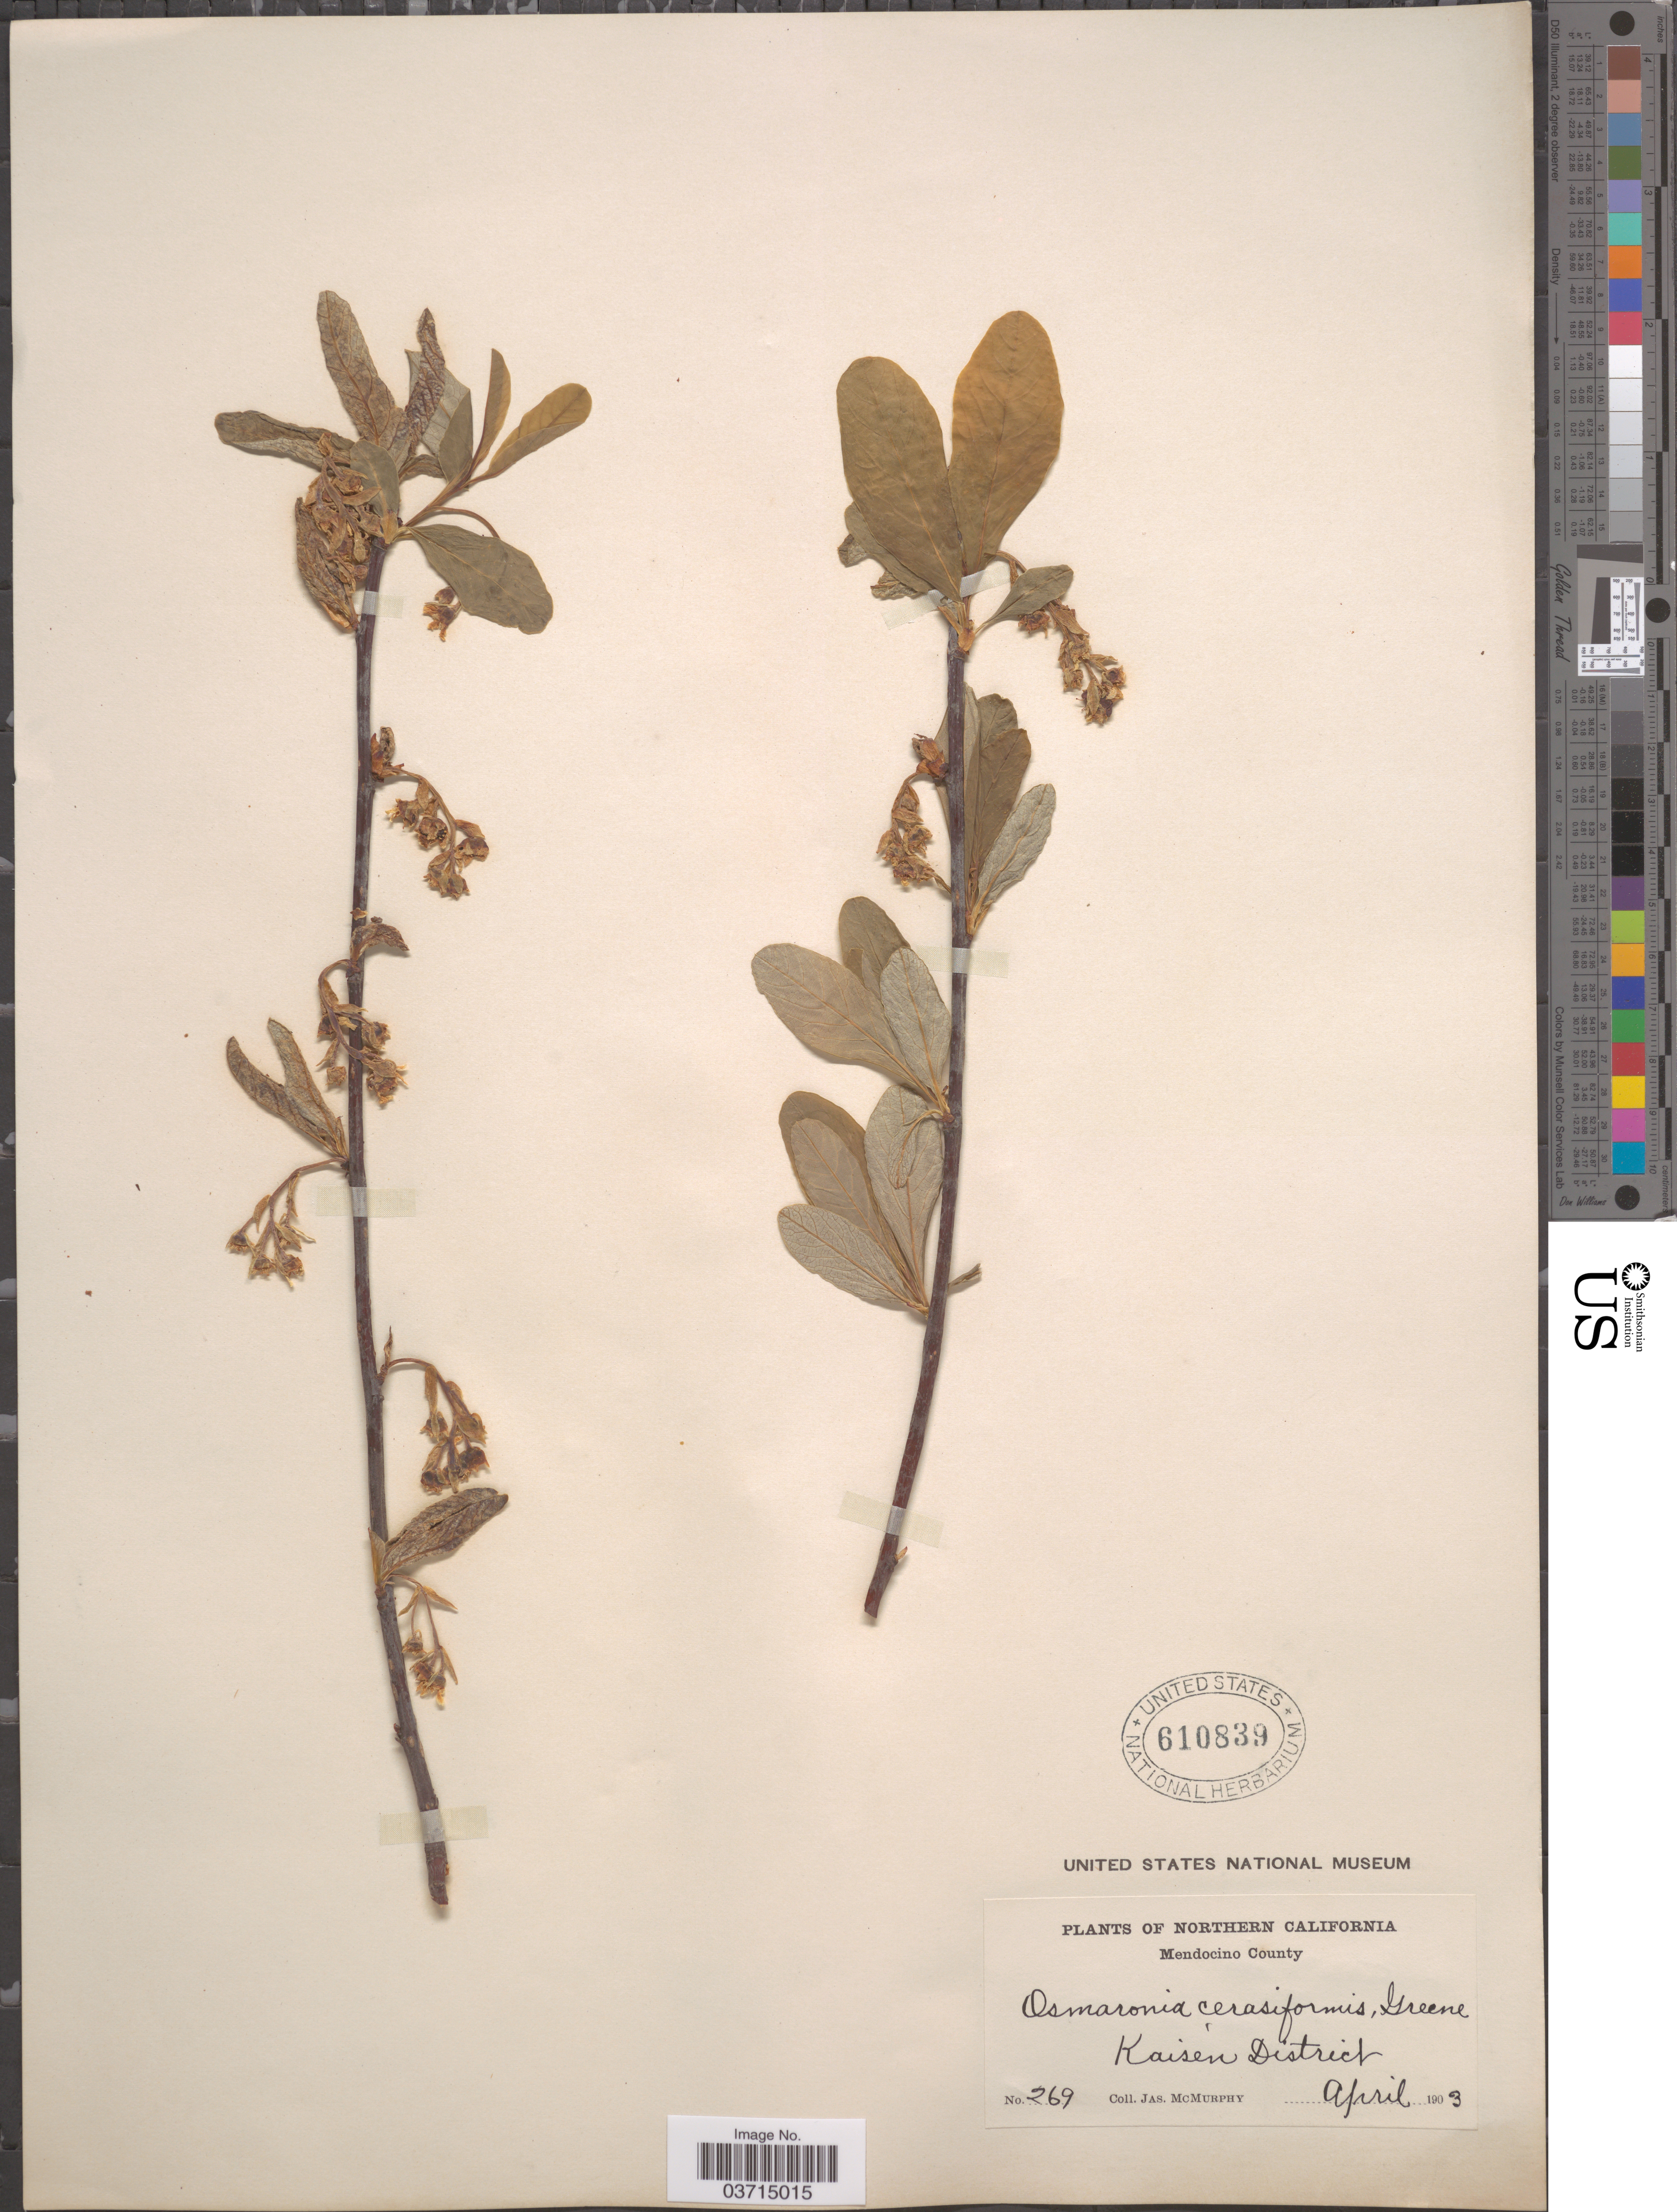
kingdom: Plantae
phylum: Tracheophyta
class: Magnoliopsida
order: Rosales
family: Rosaceae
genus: Oemleria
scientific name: Oemleria cerasiformis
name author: (Torr. & A. Gray ex Hook. & Arn.) J.W. Landon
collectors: J. McMurphy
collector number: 269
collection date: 1903-04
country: United States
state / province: California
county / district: Mendocino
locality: Northern California. Mendocino County. Kaisen District.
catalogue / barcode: US 610839